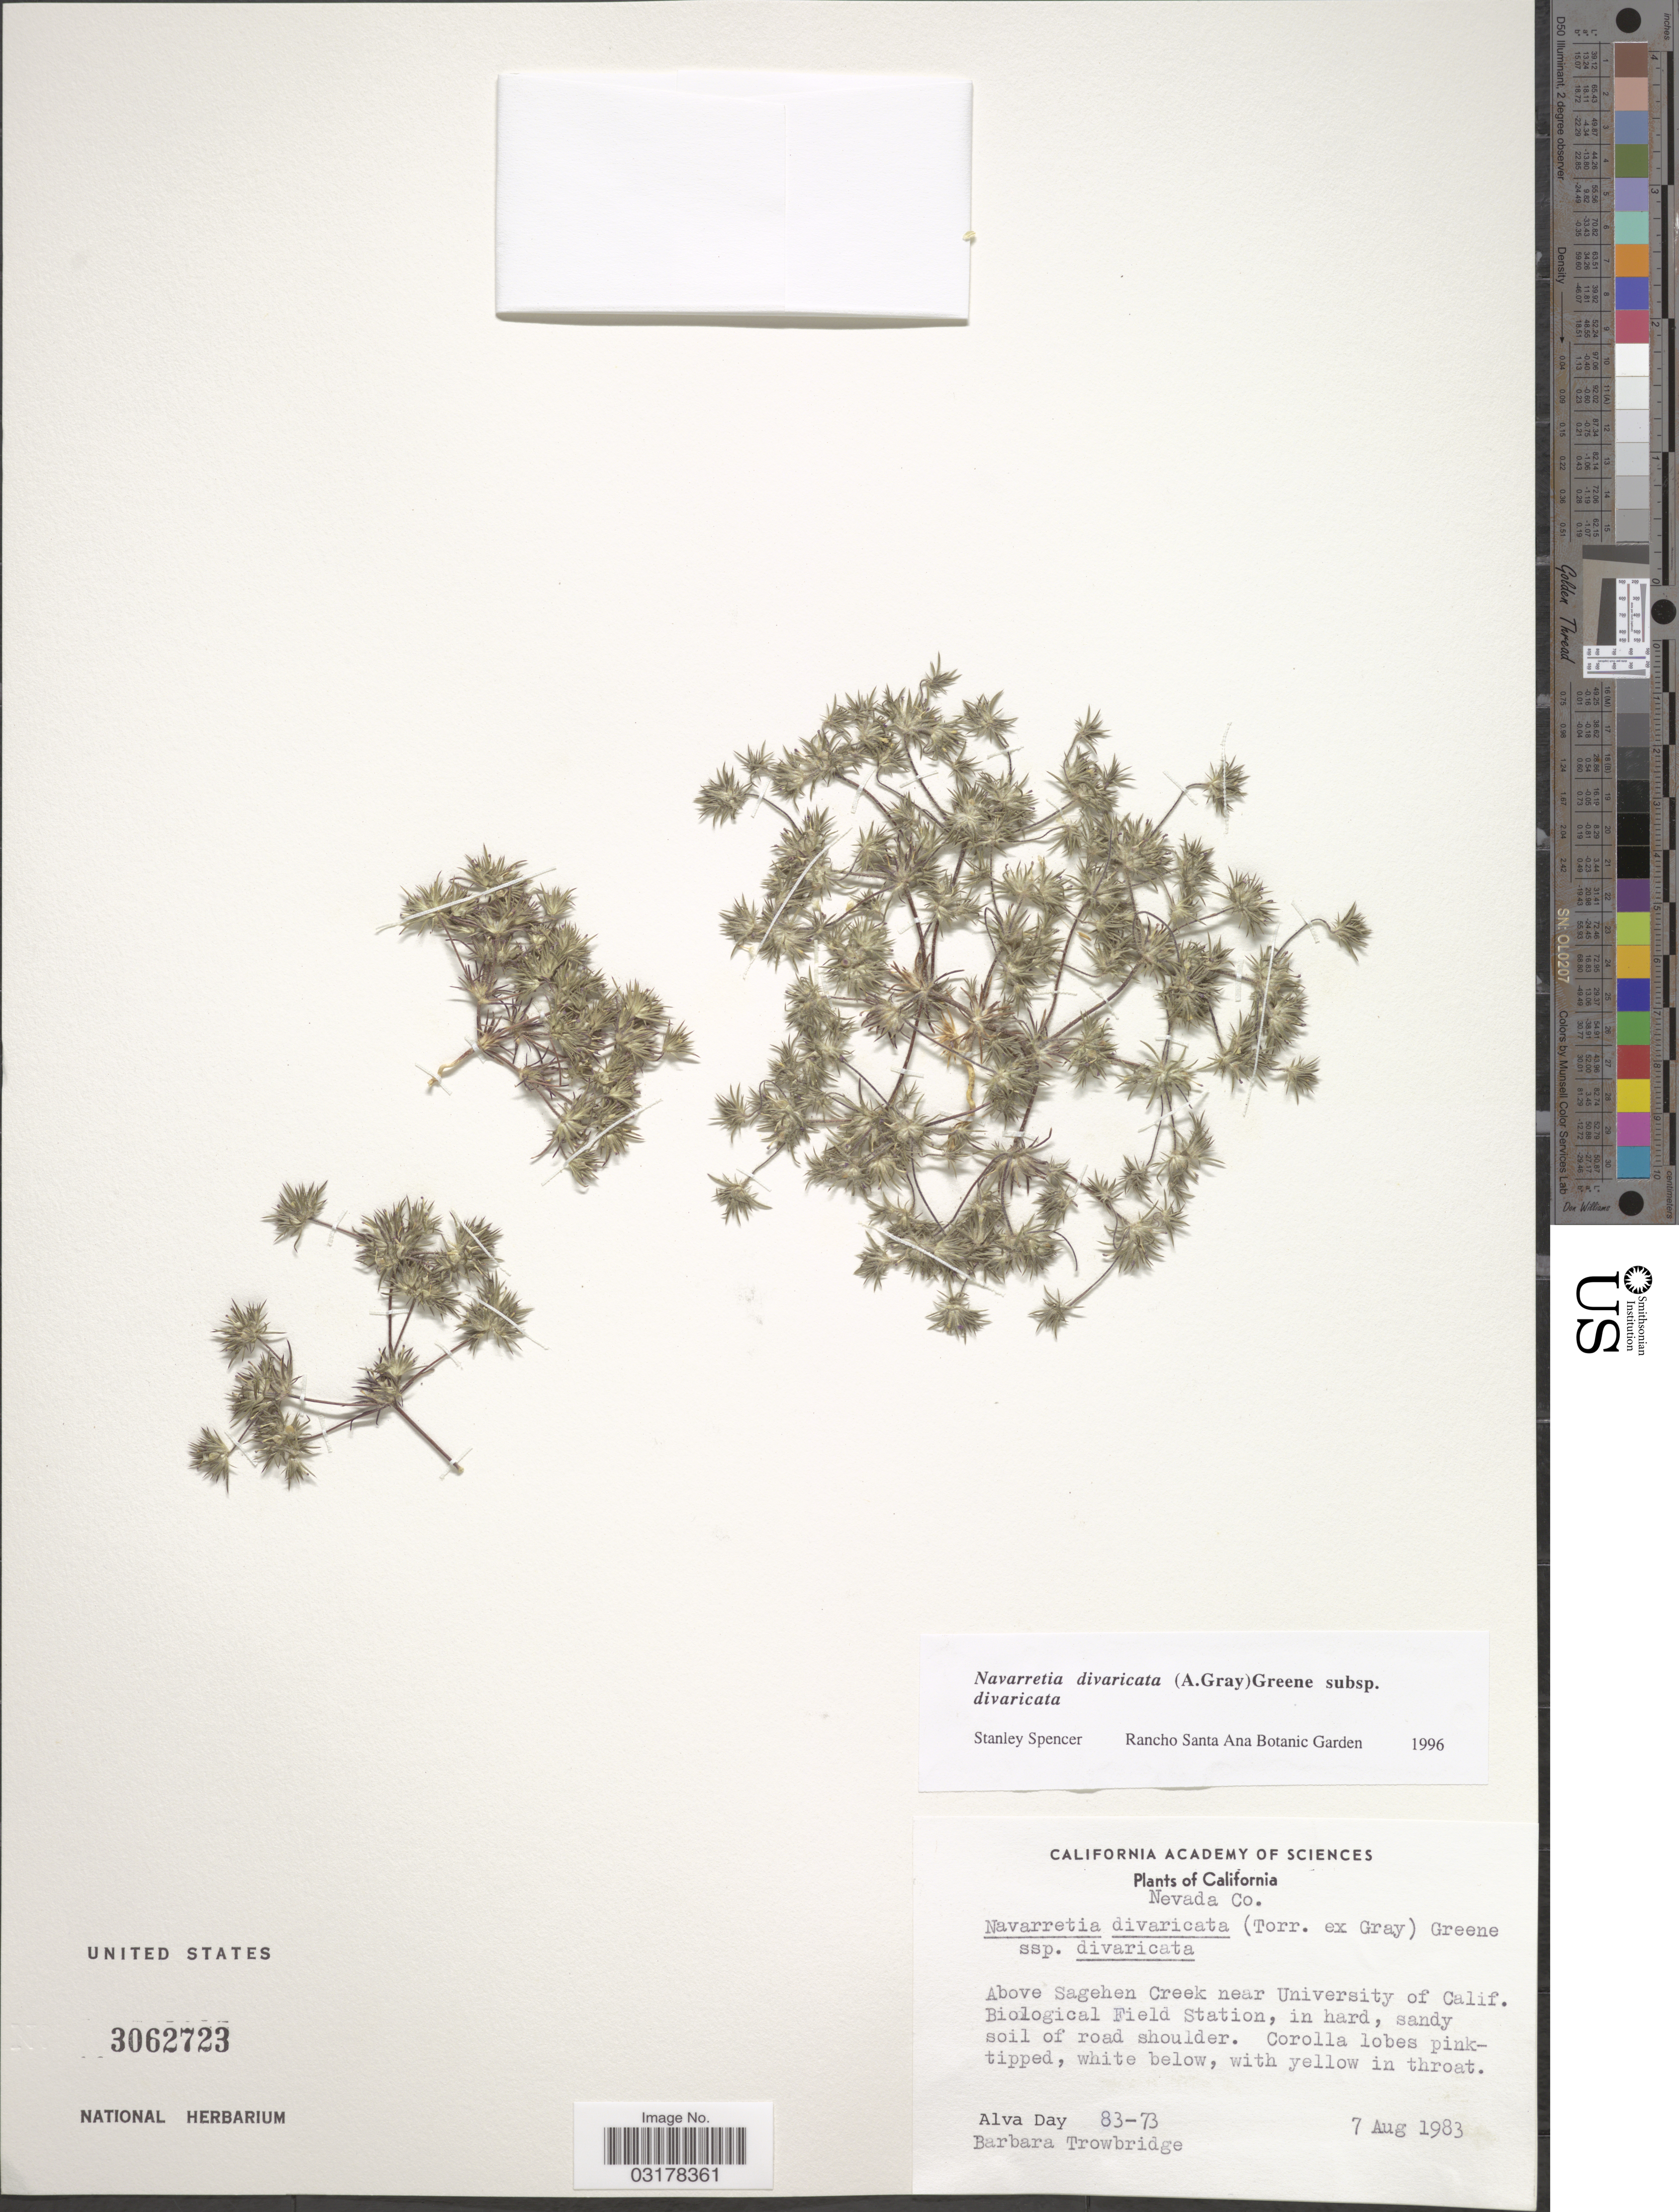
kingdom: Plantae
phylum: Tracheophyta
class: Magnoliopsida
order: Ericales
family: Polemoniaceae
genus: Navarretia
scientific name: Navarretia divaricata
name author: S.W. Greene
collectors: A. G. Day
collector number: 83-73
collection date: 1983-08-07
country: United States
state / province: California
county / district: Nevada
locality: Nevada Co. Above Sagehen Creek near University of Calif. Biological Field Station.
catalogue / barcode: US 3062723